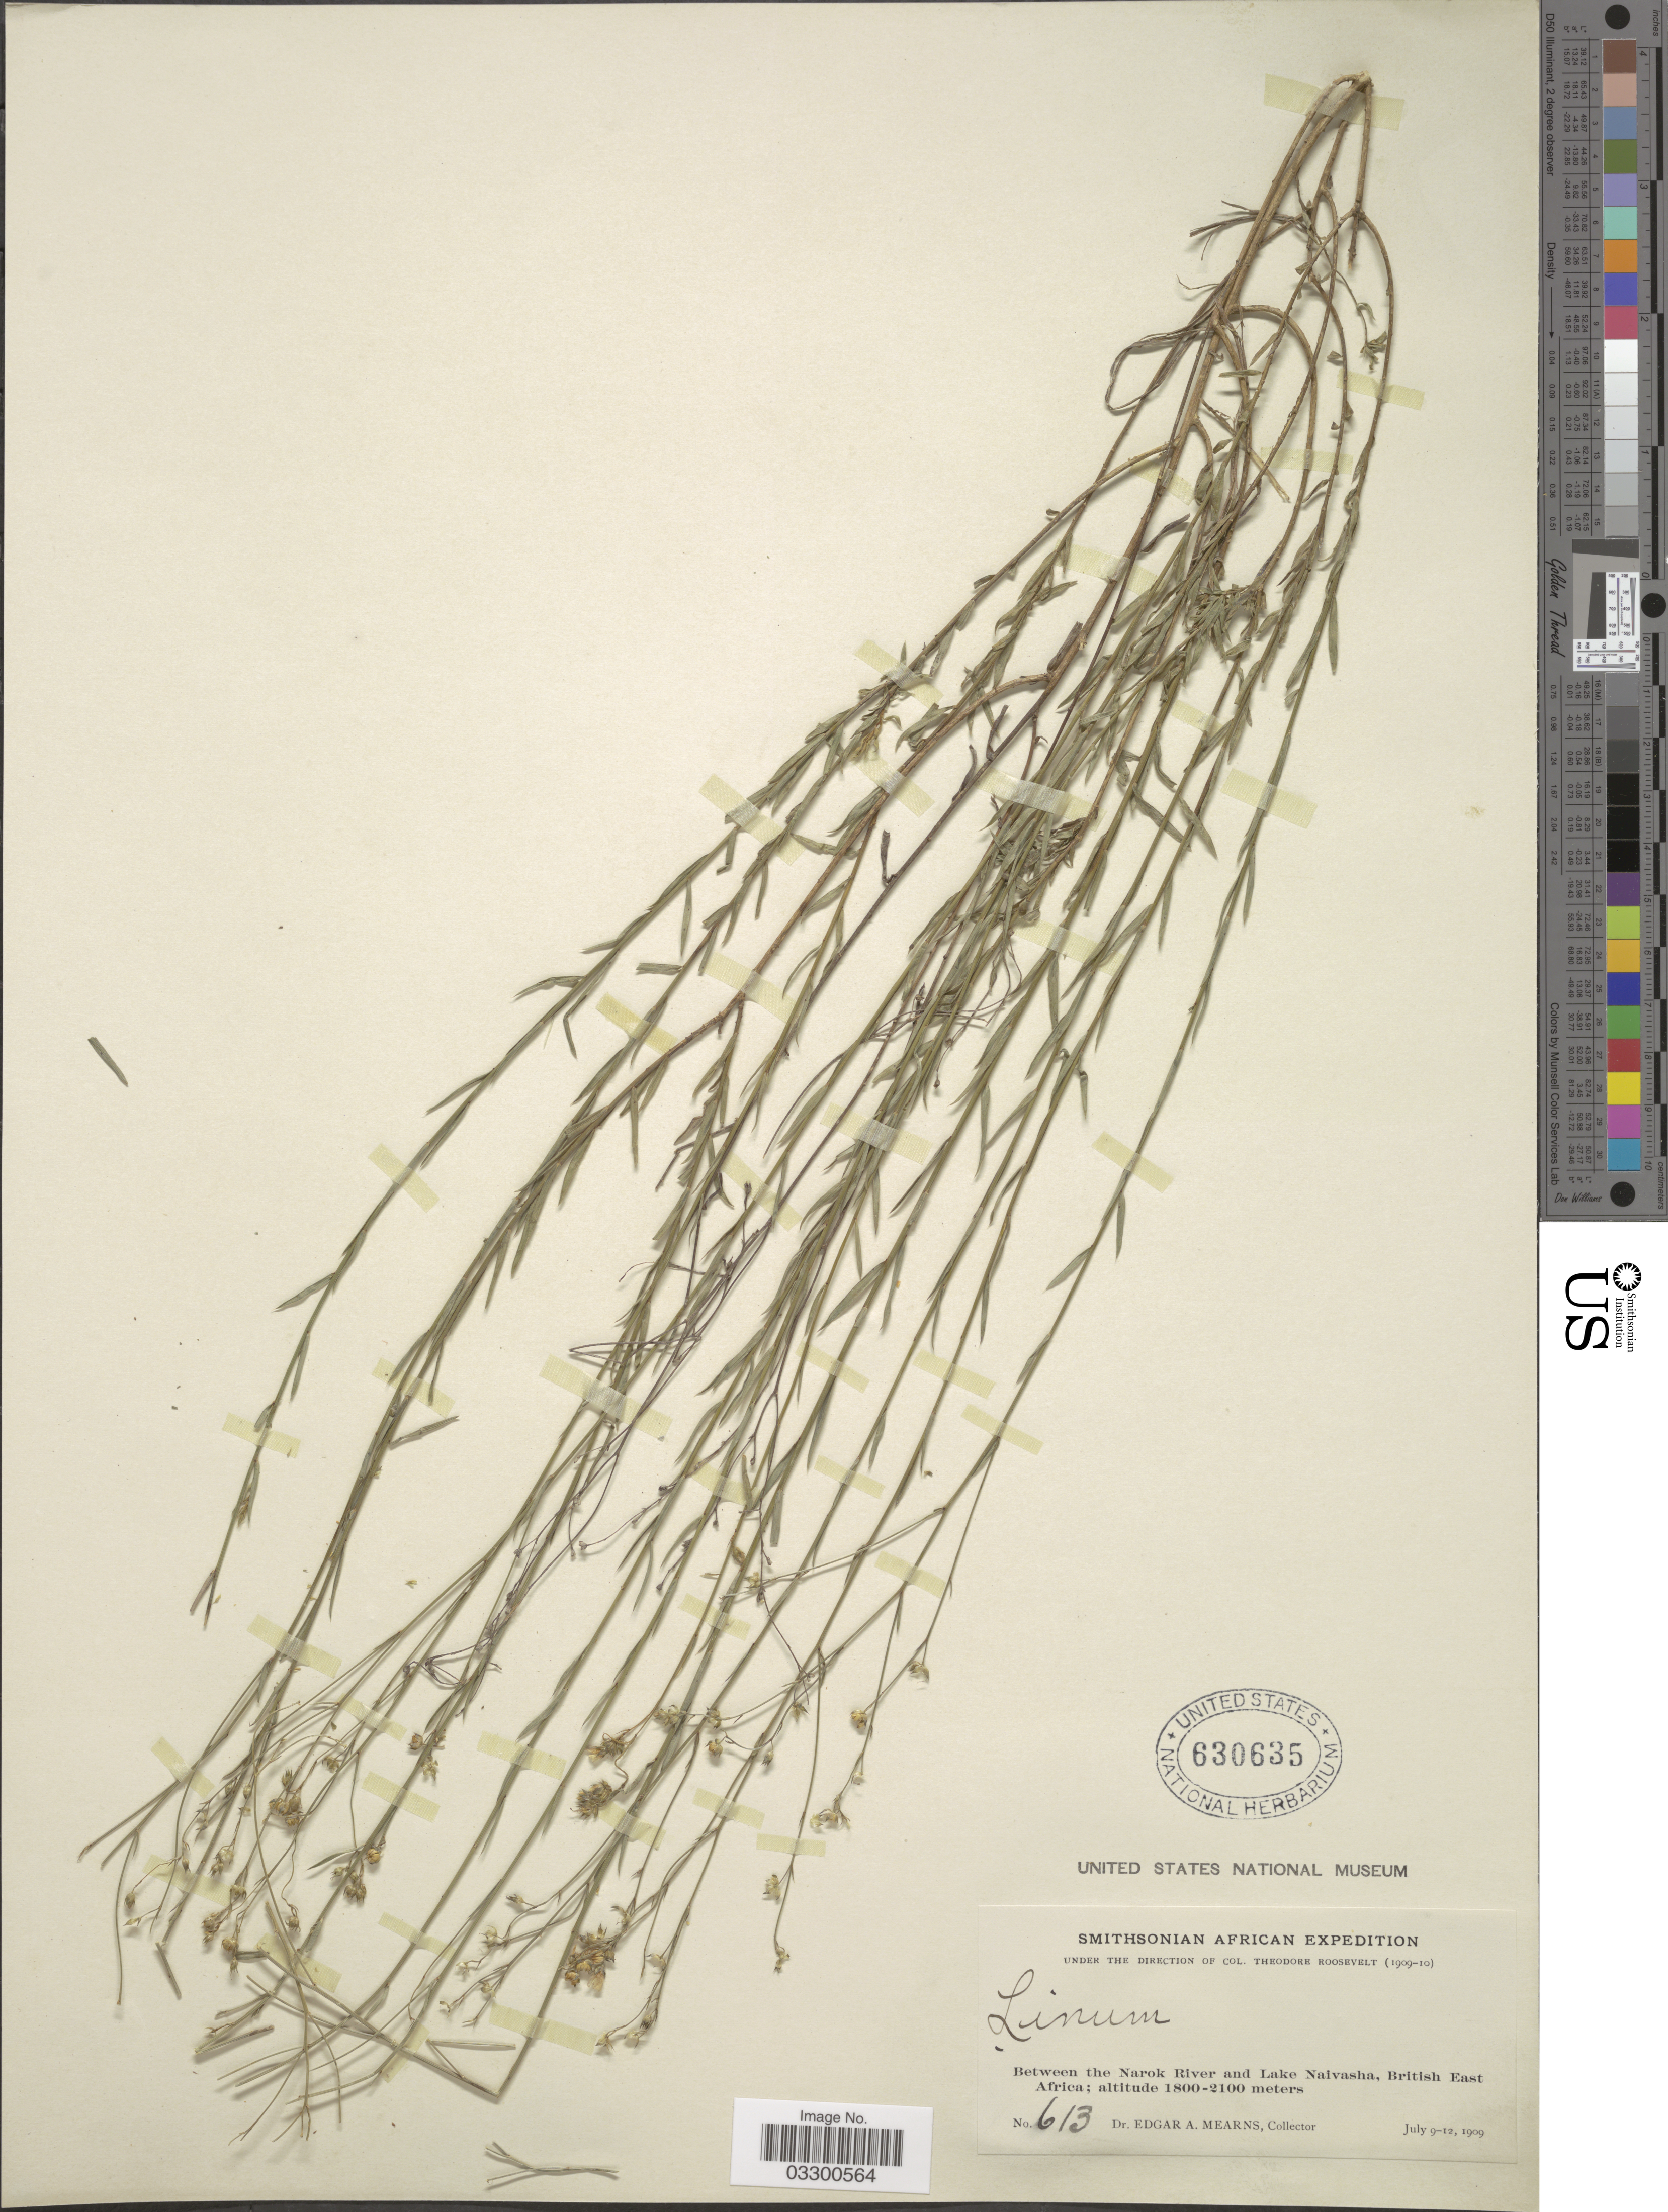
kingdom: Plantae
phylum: Tracheophyta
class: Magnoliopsida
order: Malpighiales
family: Linaceae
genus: Linum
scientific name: Linum sp.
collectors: E. A. Mearns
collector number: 613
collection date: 1909-07-09/1909-07-12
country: Kenya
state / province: Narok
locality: Between the Narok River and Lake Naivasha, British East Africa.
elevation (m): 1800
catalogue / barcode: US 630635